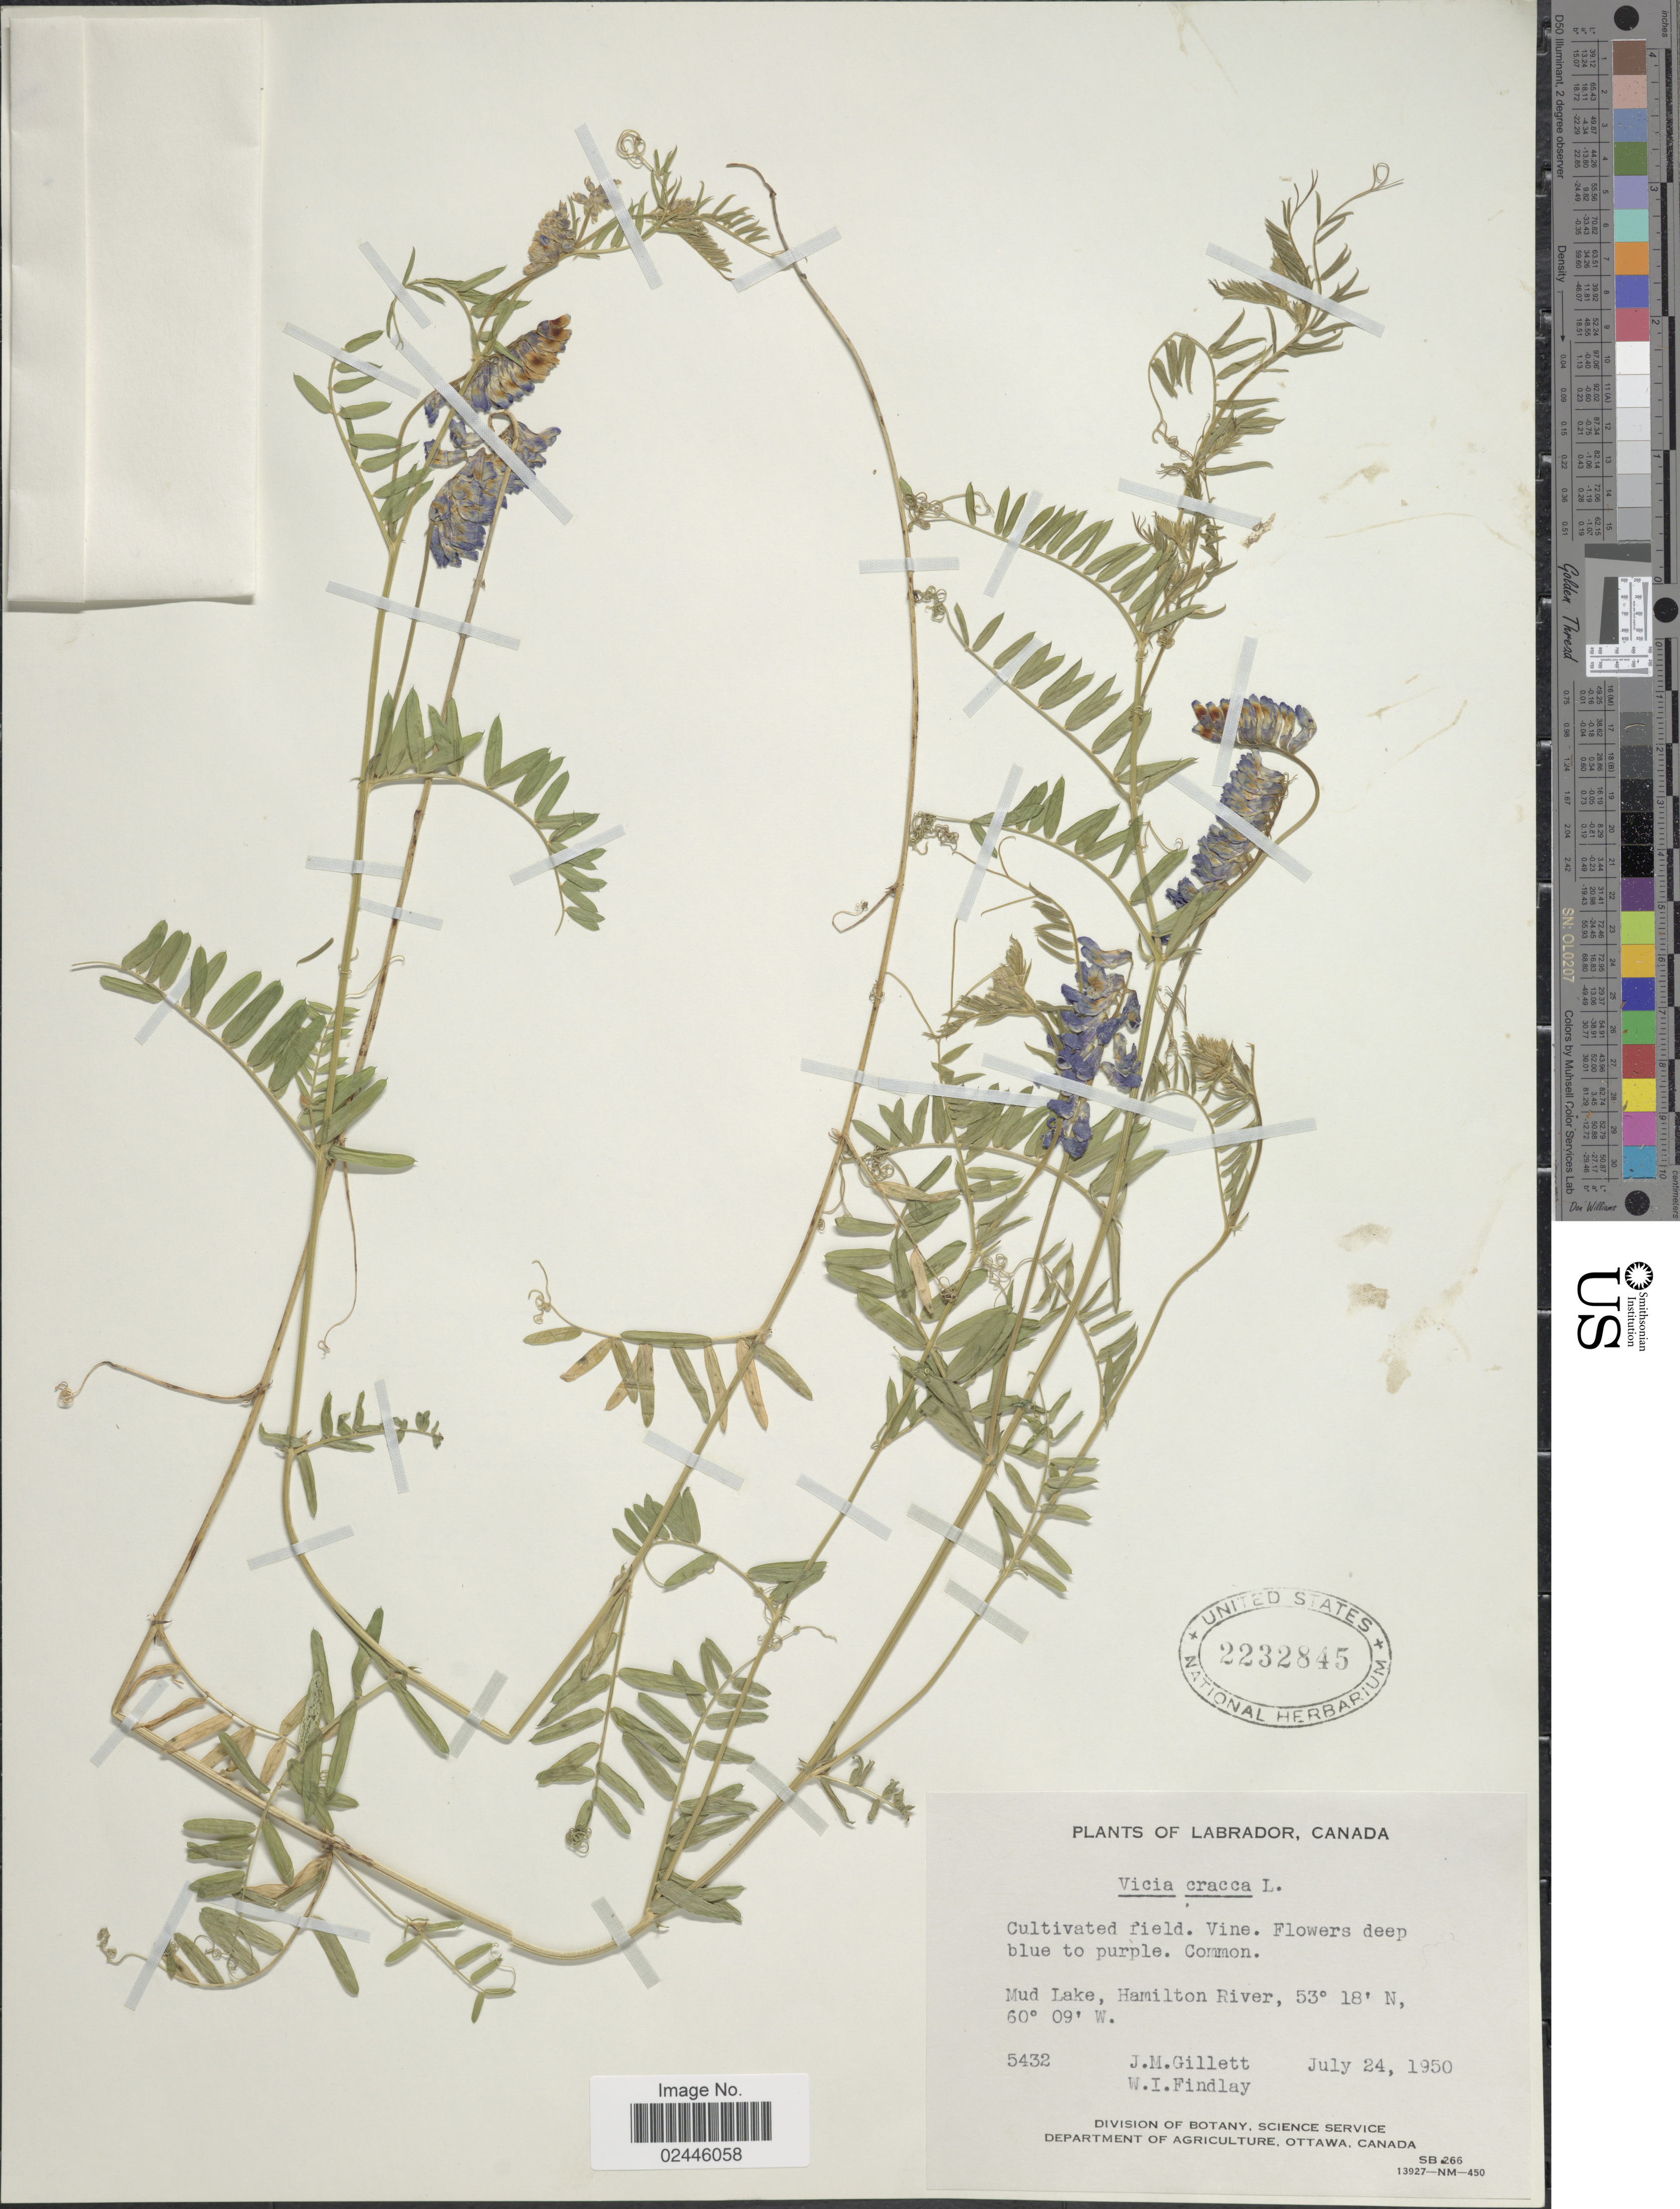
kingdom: Plantae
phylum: Tracheophyta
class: Magnoliopsida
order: Fabales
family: Fabaceae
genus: Vicia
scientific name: Vicia cracca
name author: L.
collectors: J. M. Gillett & W. Findlay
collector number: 5432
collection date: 1950-07-24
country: Canada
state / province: Newfoundland and Labrador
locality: Labrador, cultivated field, Vine, Mud Lake, Hamilton River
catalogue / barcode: US 2232845